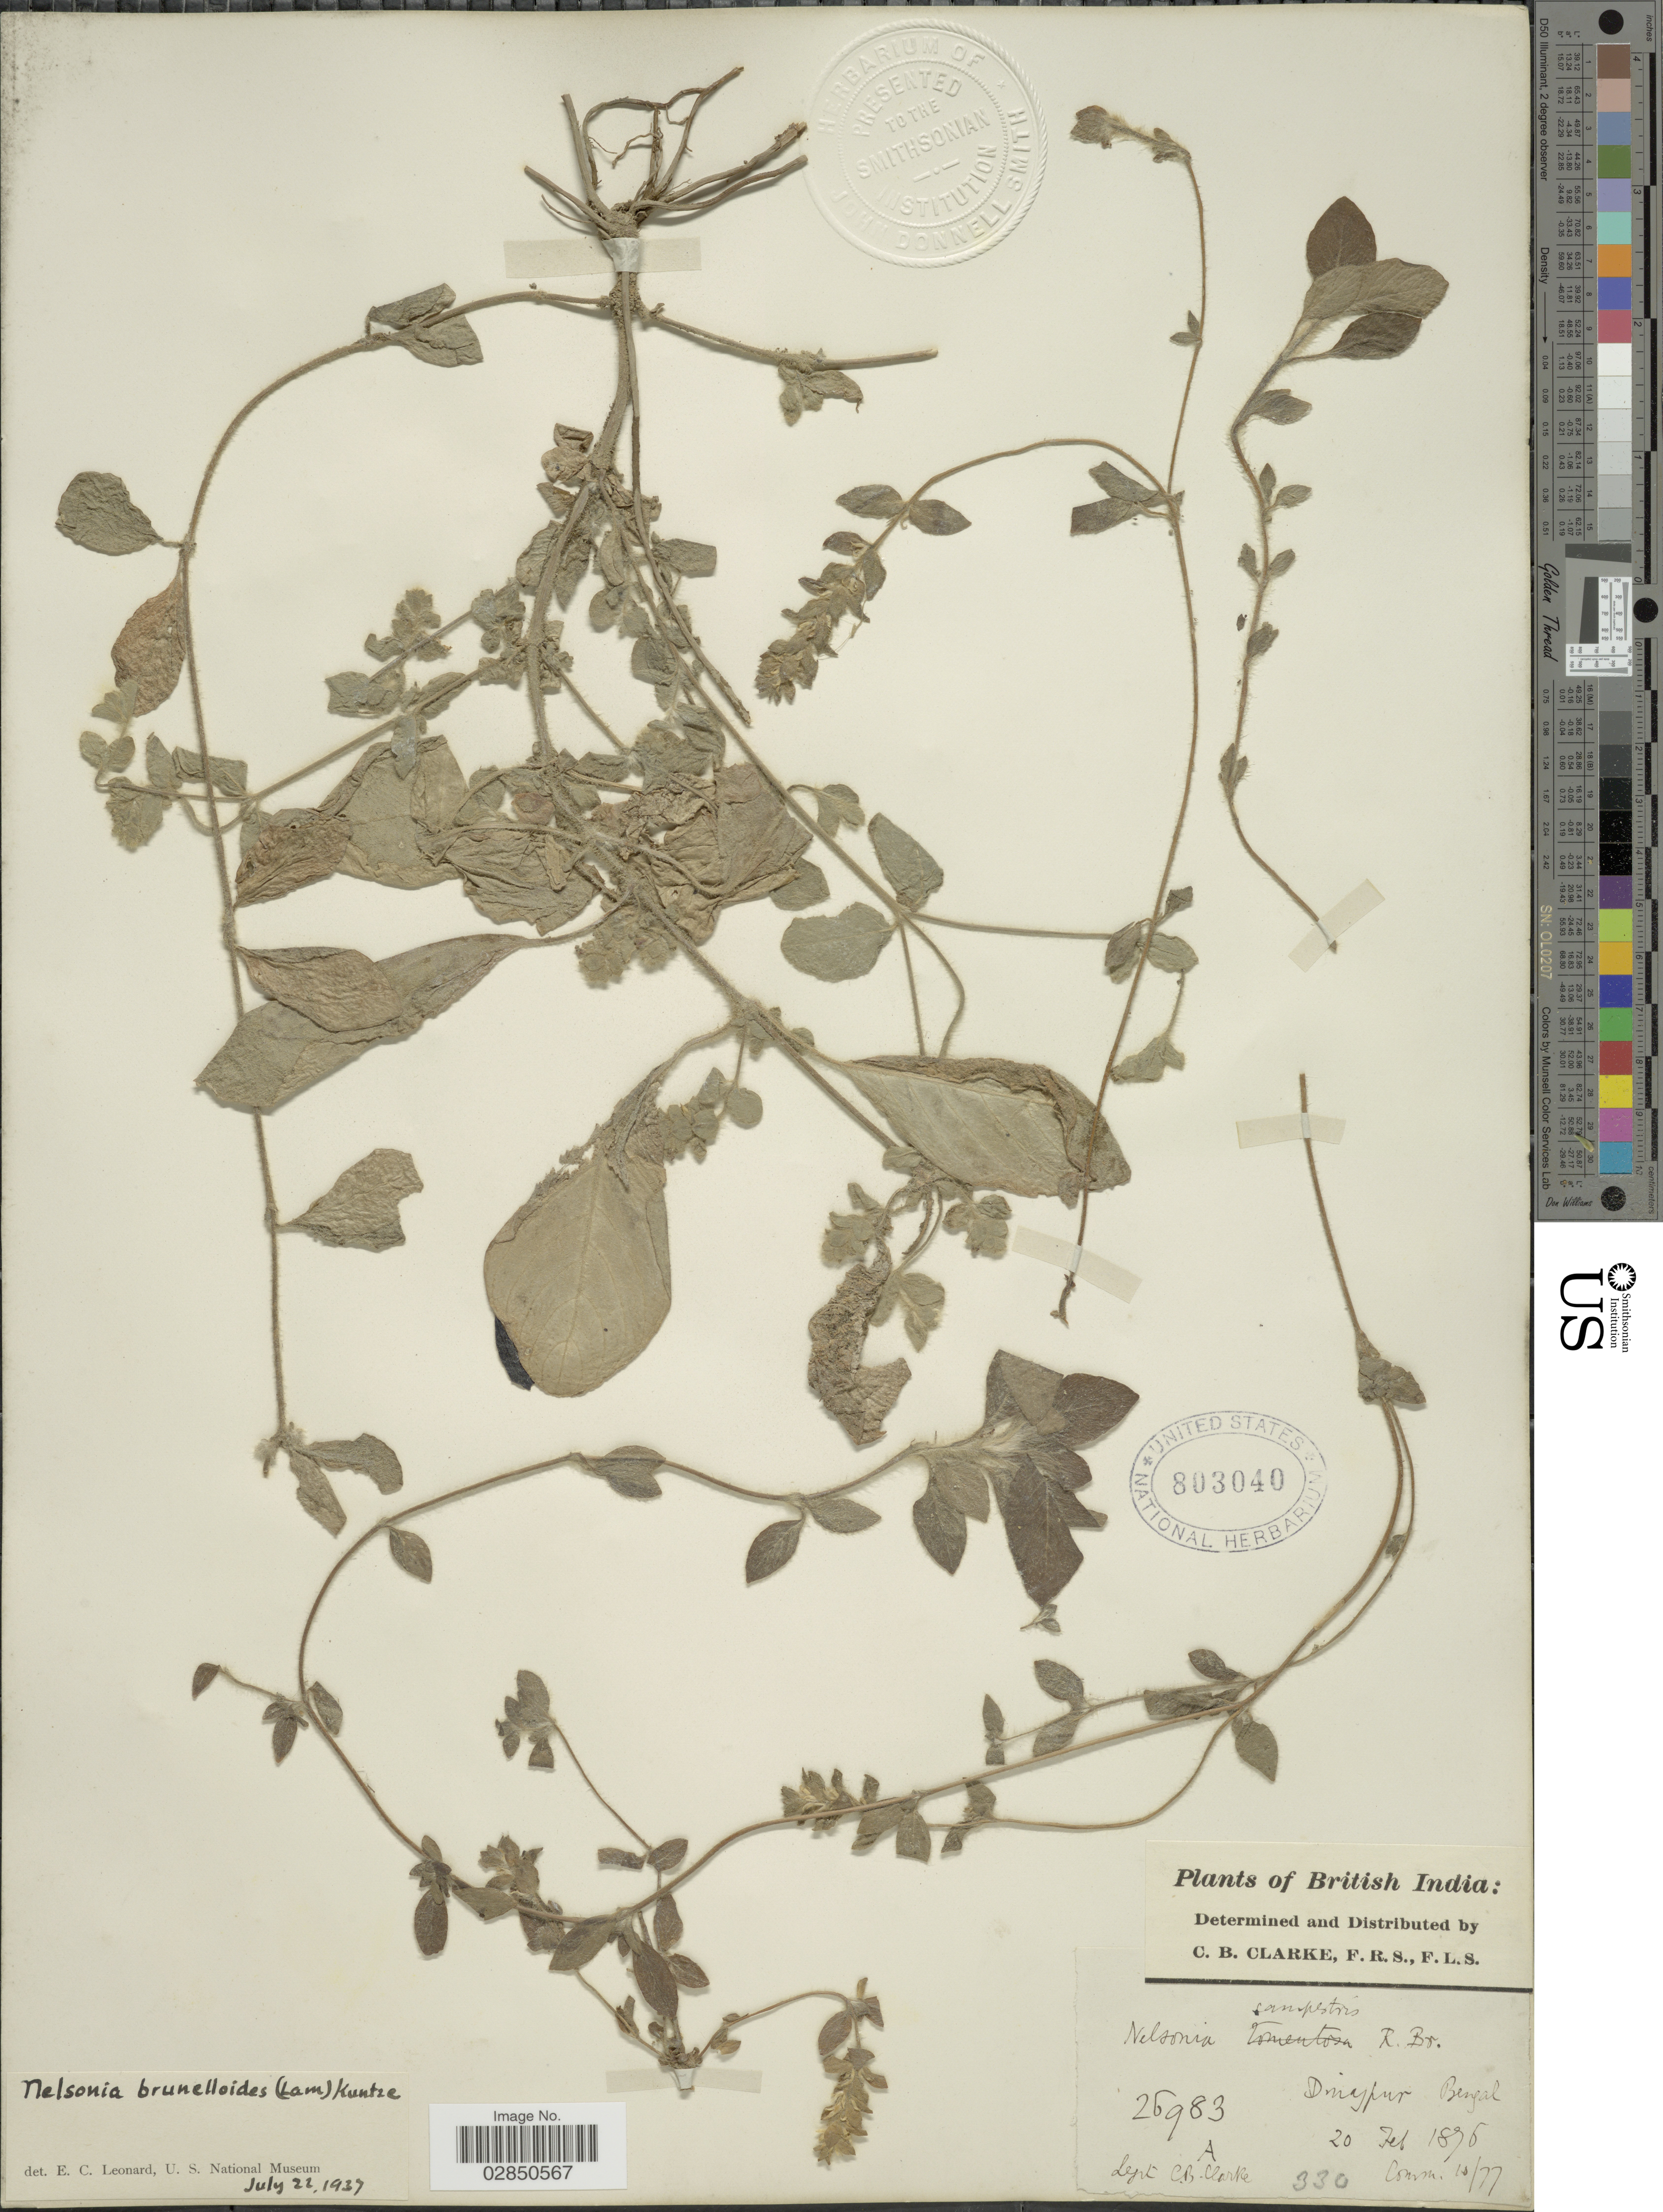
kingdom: Plantae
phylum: Tracheophyta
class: Magnoliopsida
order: Lamiales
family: Acanthaceae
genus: Nelsonia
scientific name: Nelsonia brunelloides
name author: (Lam.) Kuntze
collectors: C. B. Clarke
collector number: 26983 A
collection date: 1875-02-20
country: Bangladesh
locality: British India, Dinajpur, Bengal.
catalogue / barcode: US 803040